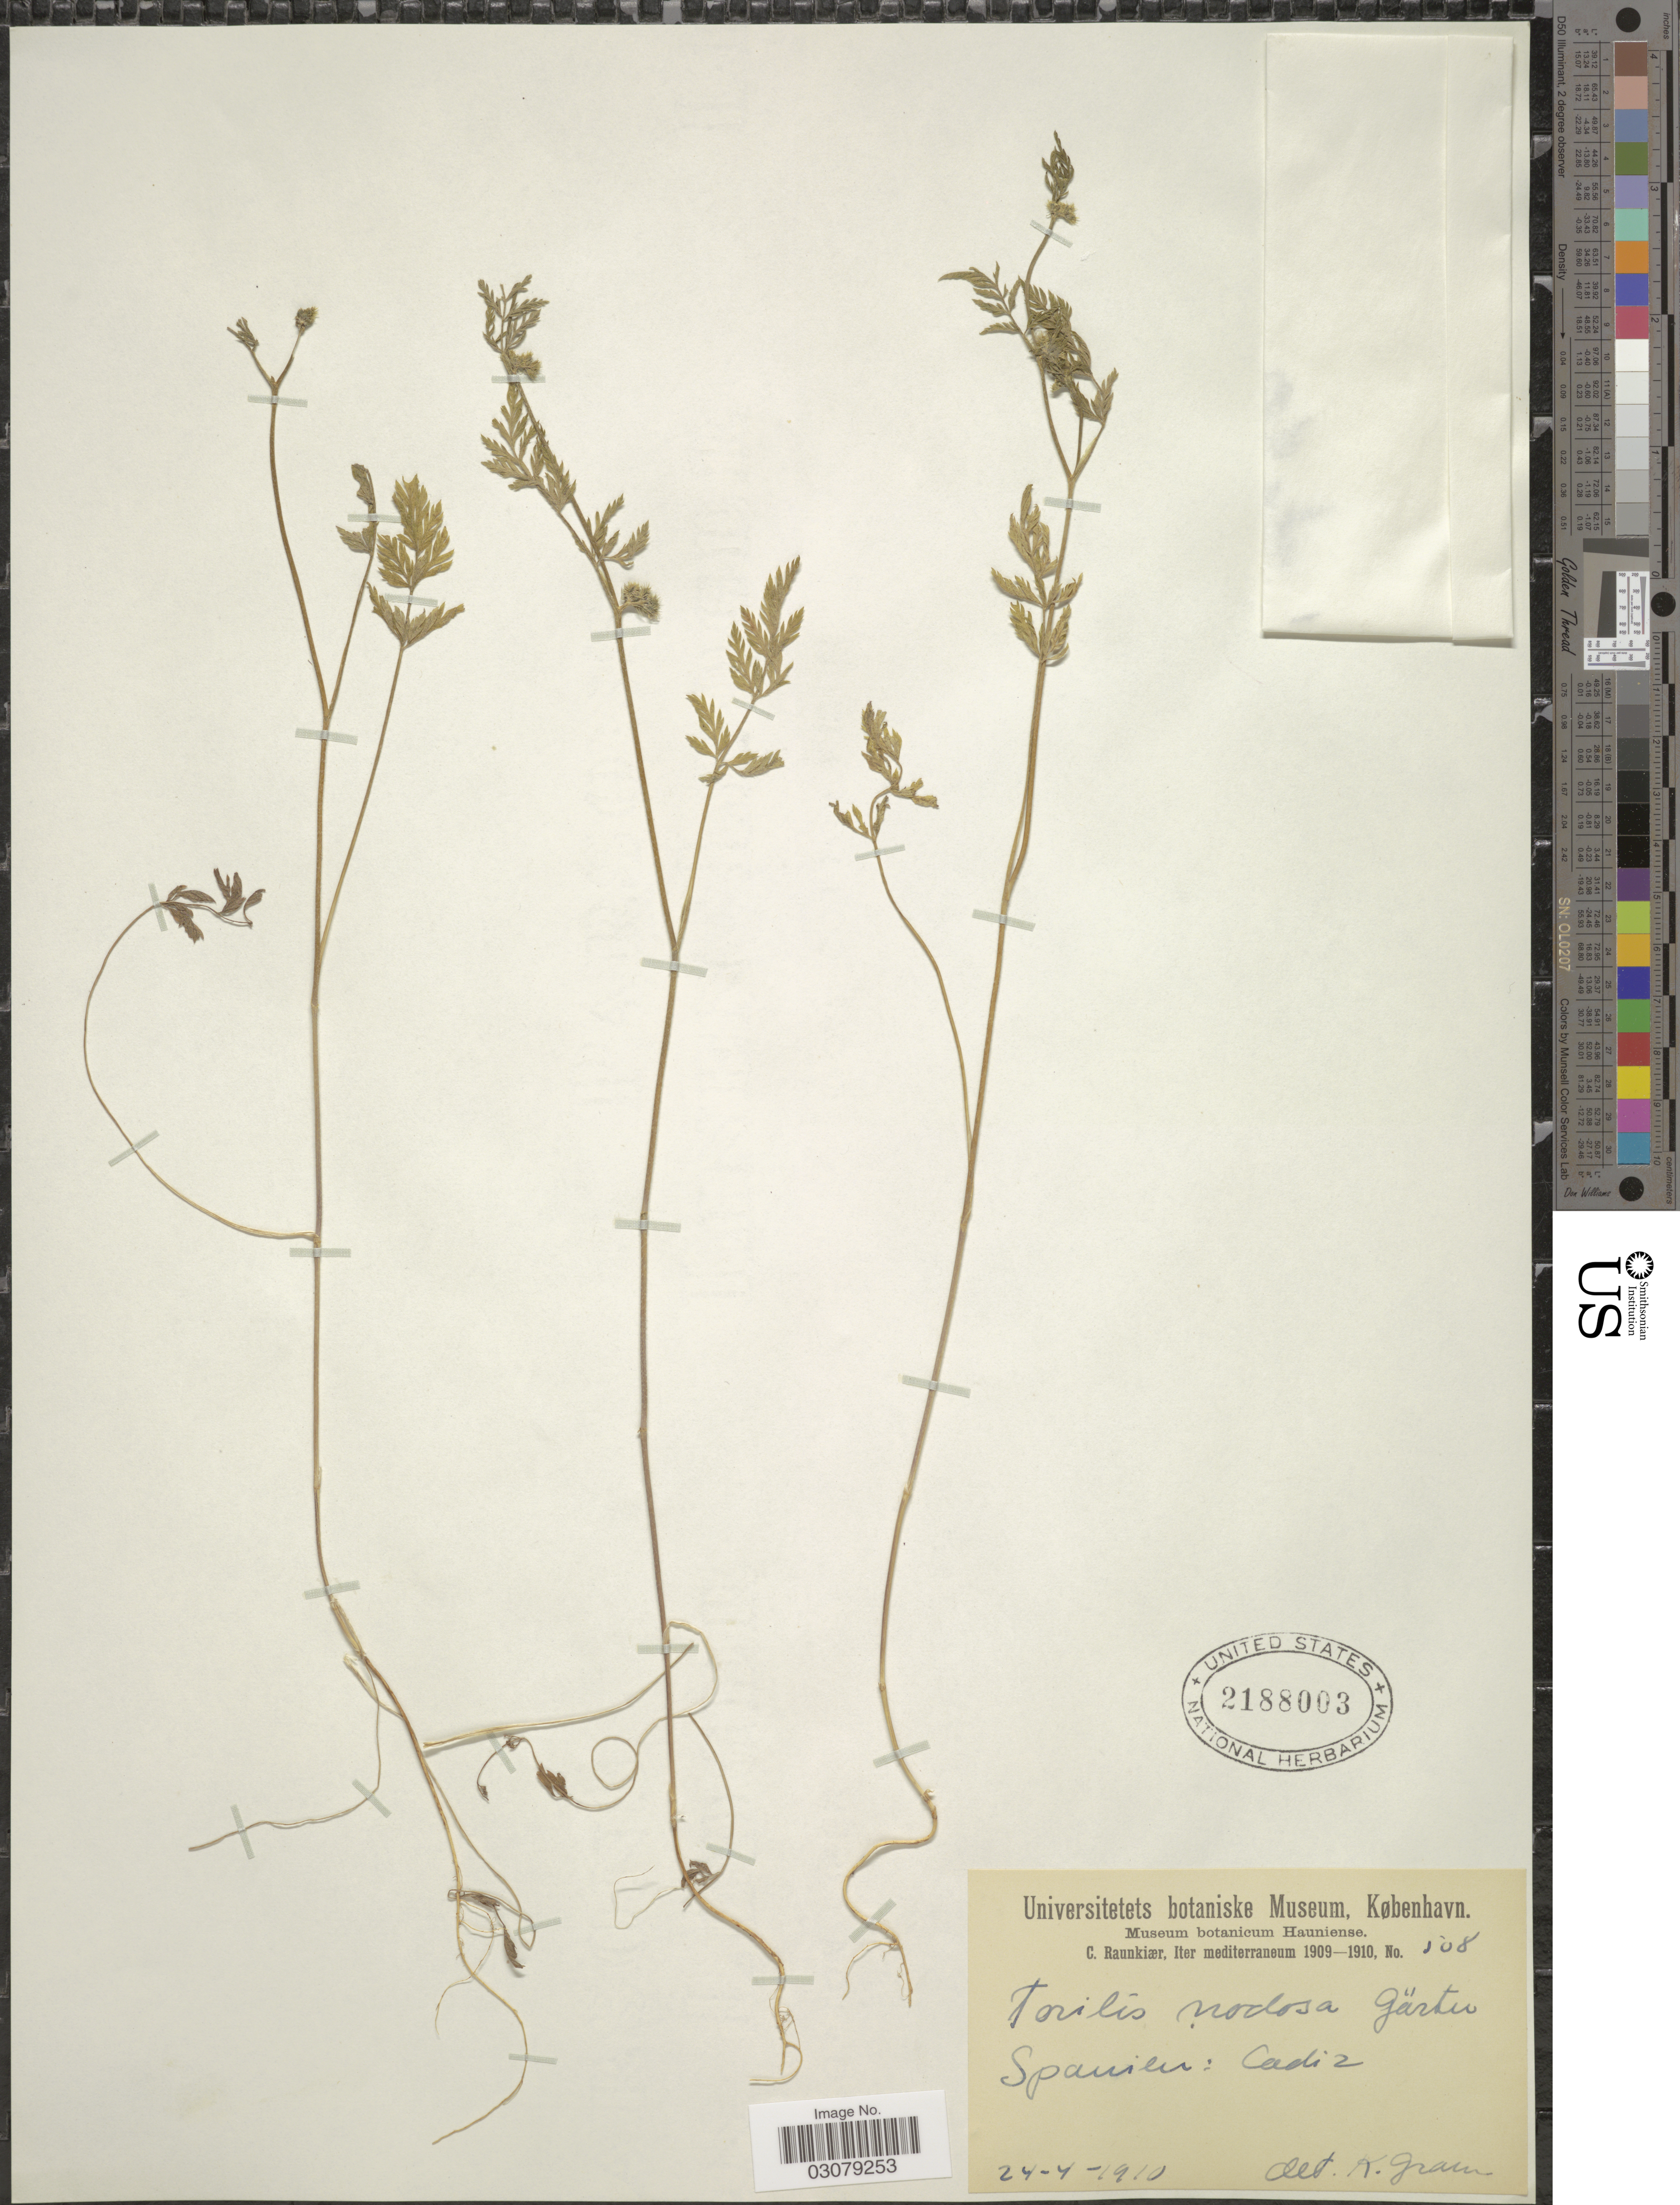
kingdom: Plantae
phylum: Tracheophyta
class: Magnoliopsida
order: Apiales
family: Apiaceae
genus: Torilis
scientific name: Torilis nodosa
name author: (L.) Gaertn.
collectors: C. Raunkiær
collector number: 508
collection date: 1910-04-24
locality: Spauiler [interpreted]: Cadi [interpreted] 2.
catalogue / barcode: US 2188003